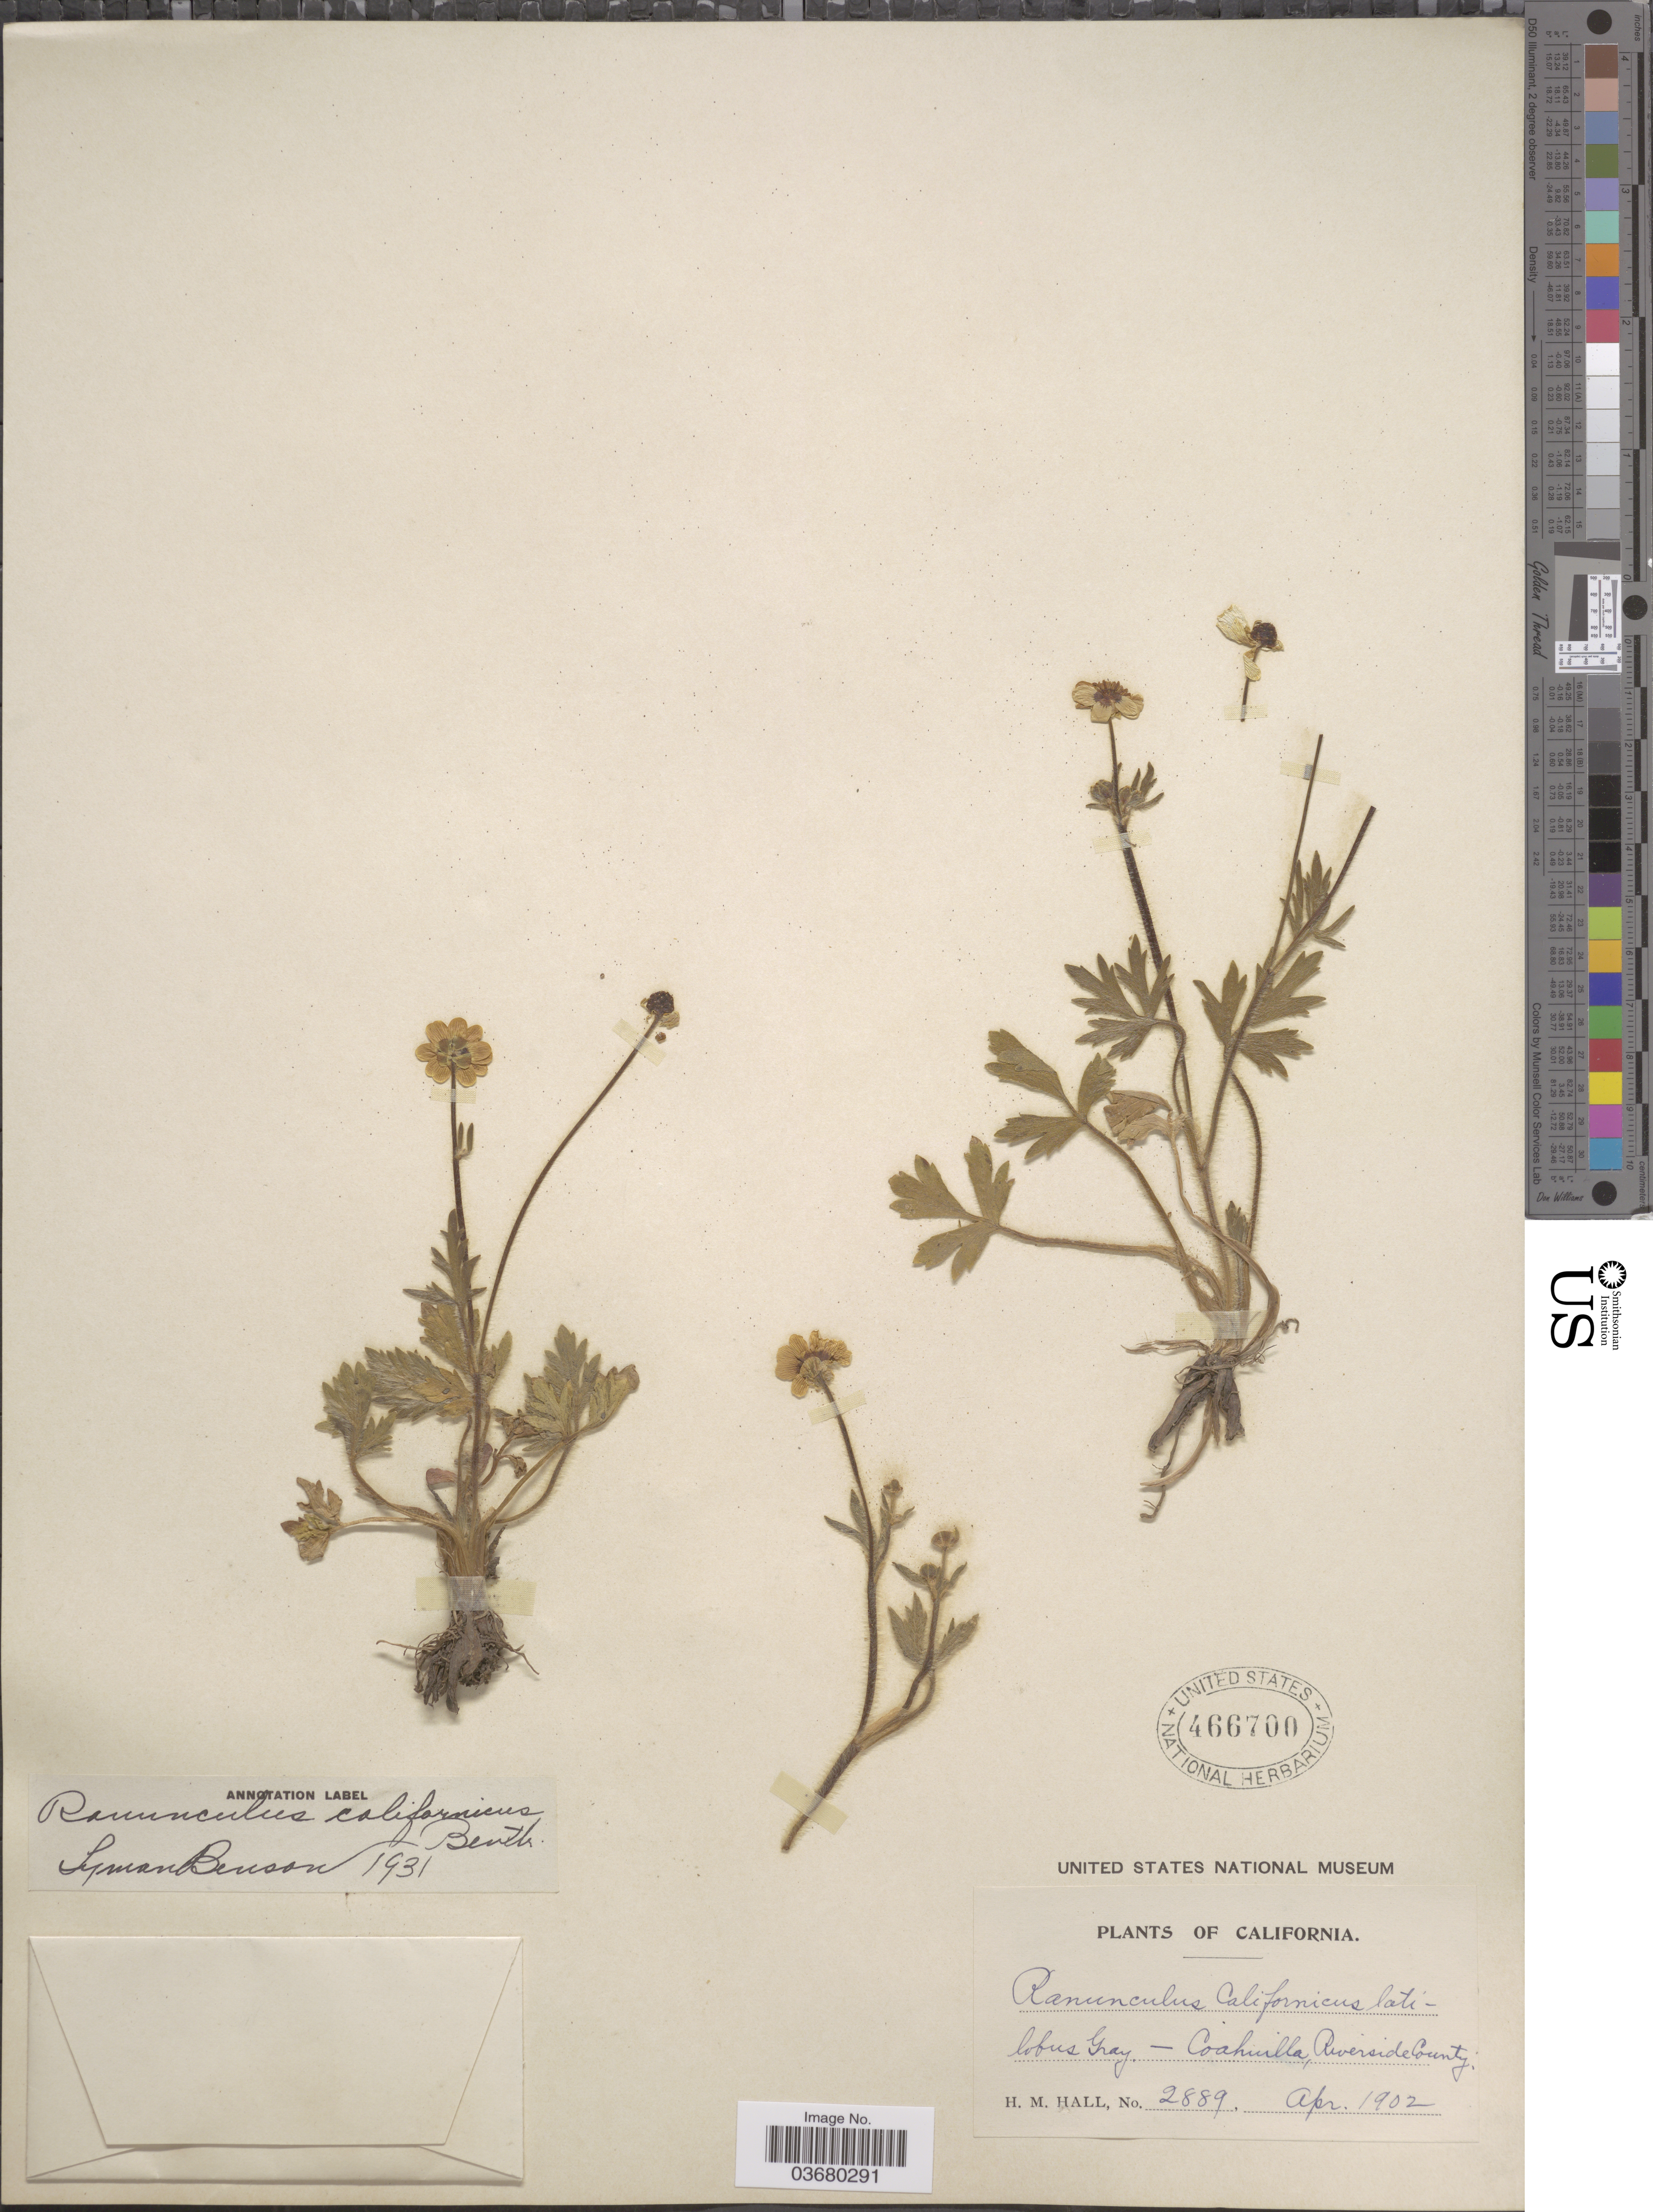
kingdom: Plantae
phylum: Tracheophyta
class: Magnoliopsida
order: Ranunculales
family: Ranunculaceae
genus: Ranunculus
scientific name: Ranunculus californicus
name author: Benth.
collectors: H. M. Hall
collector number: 2889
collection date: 1902-04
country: United States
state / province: California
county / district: Riverside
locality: Coahuilla, Riverside County.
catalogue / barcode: US 466700